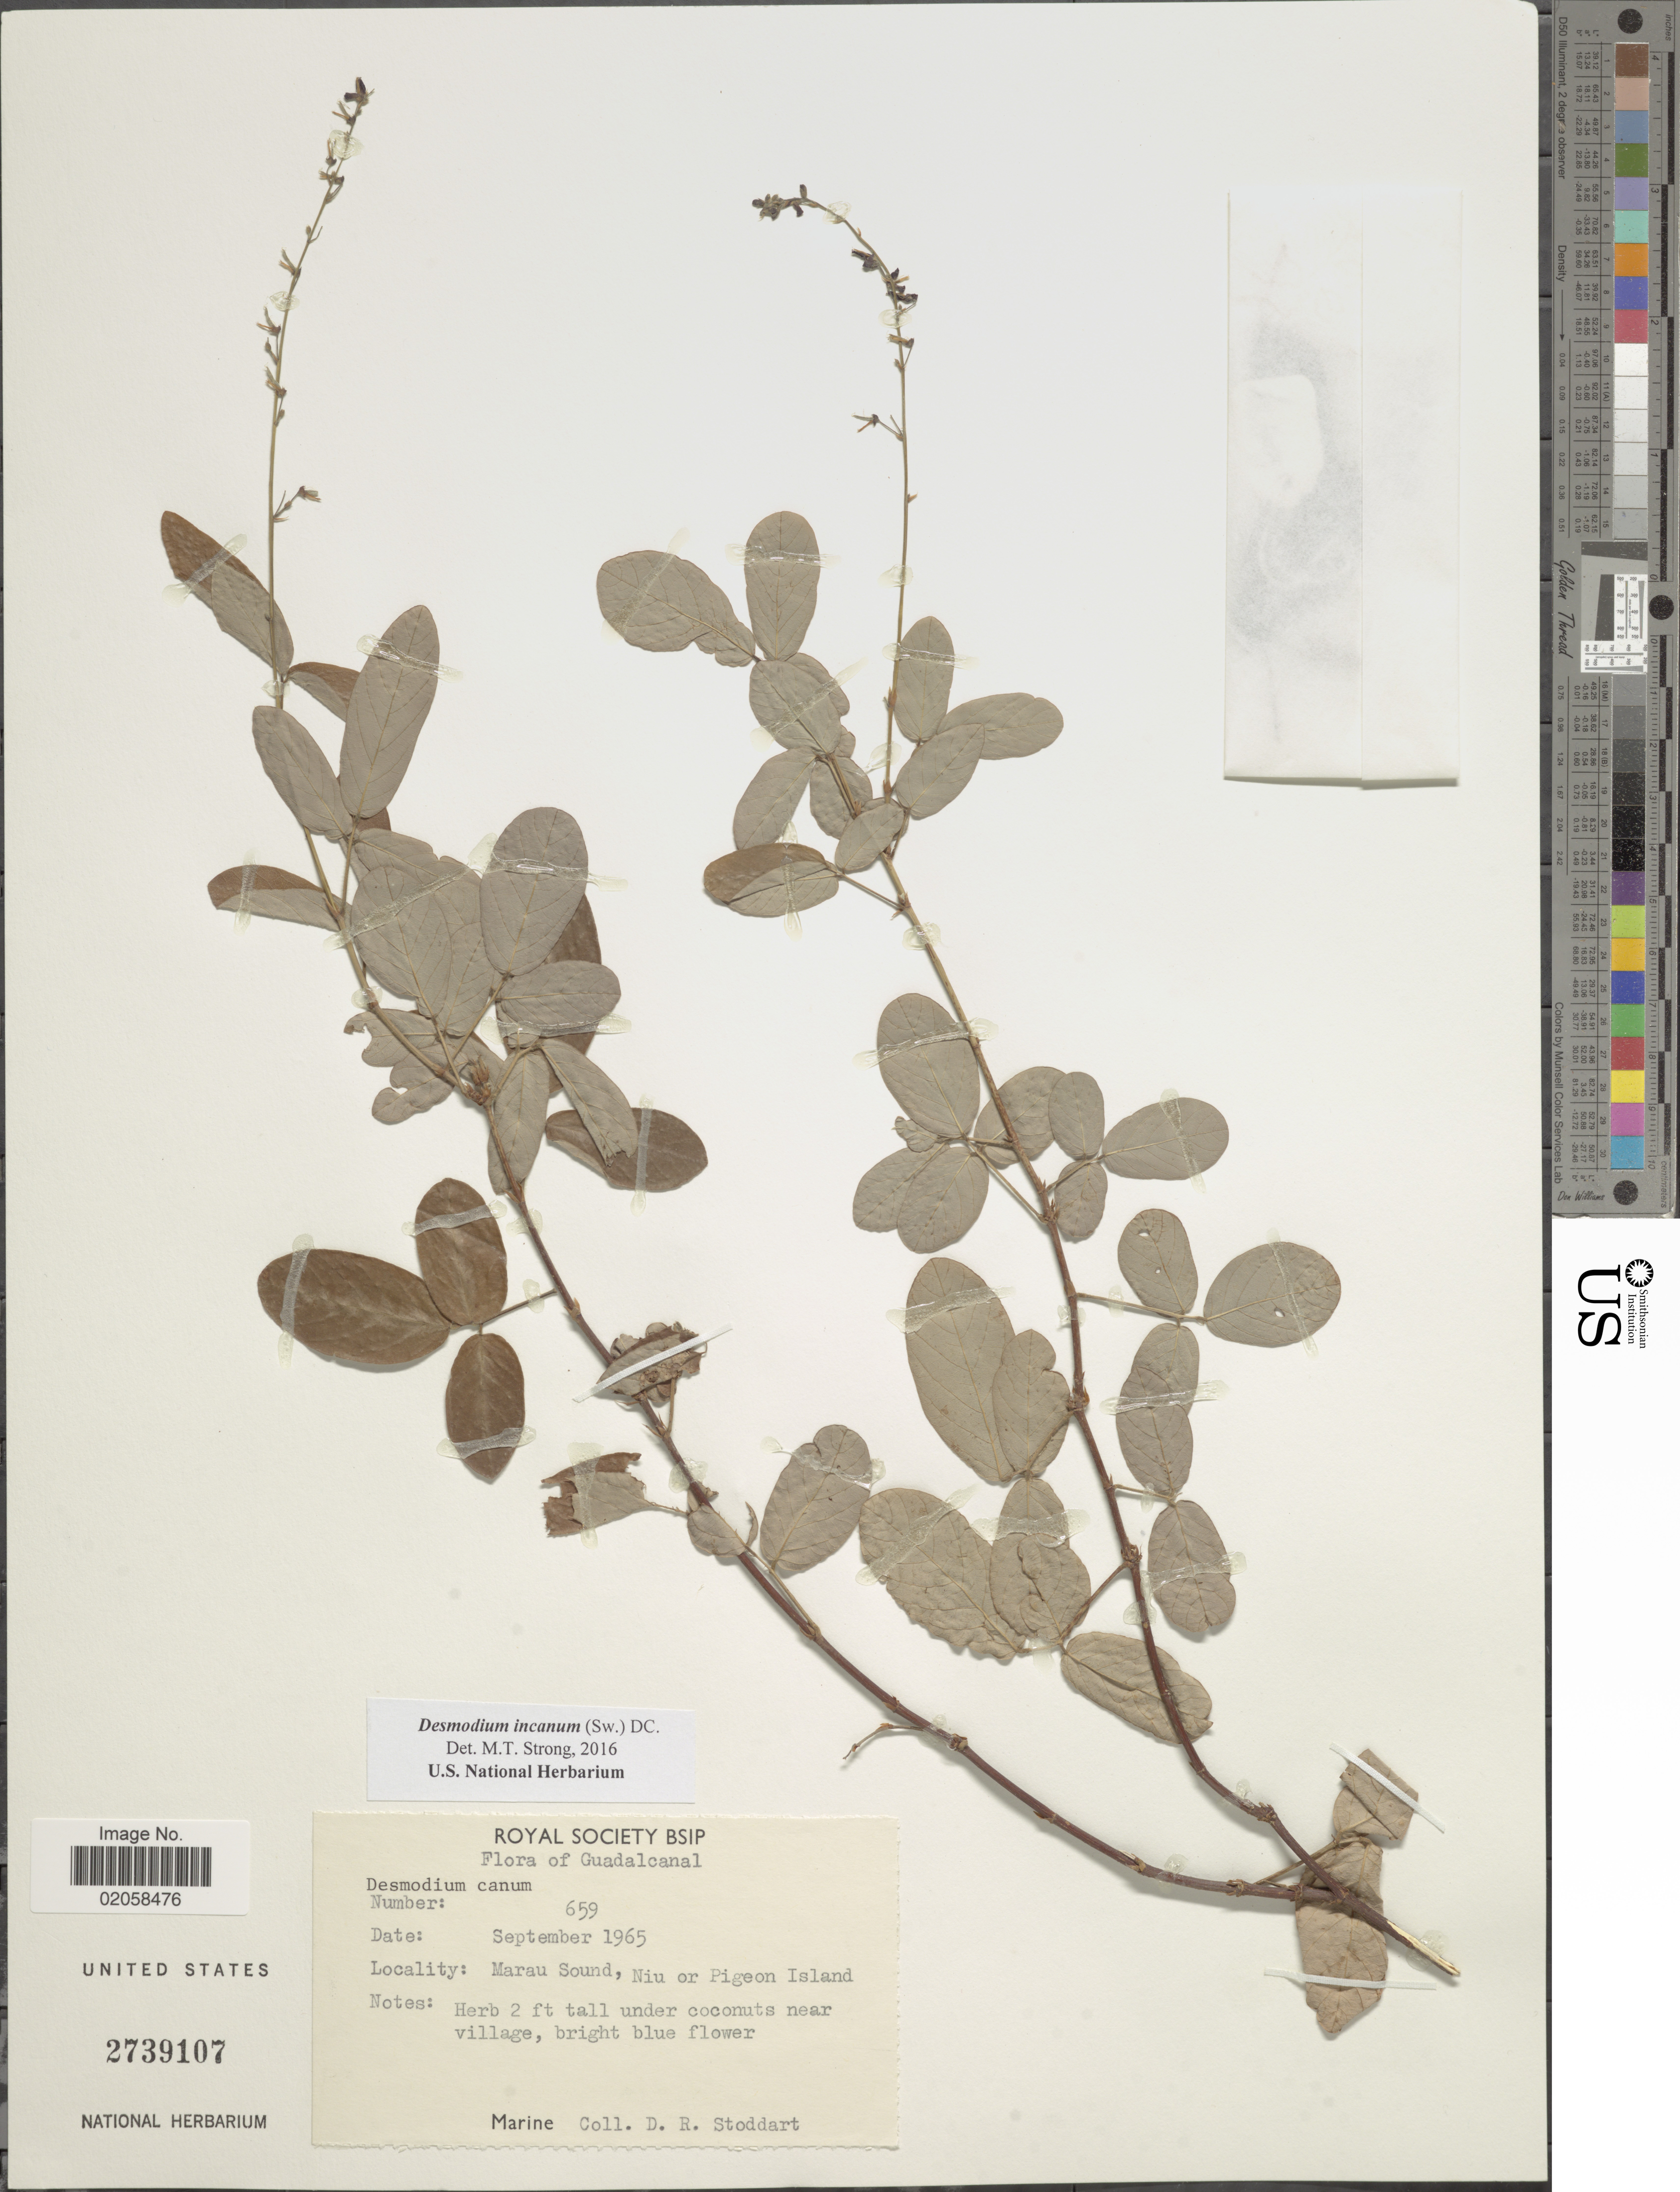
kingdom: Plantae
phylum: Tracheophyta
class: Magnoliopsida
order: Fabales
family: Fabaceae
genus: Desmodium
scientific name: Desmodium incanum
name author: (Sw.) DC.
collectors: D. R. Stoddart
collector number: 659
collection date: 1965-09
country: Solomon Islands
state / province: Solomon Islands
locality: Royal Society BSIP, Marau Sound, Niu or Pigeon Island.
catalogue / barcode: US 2739107